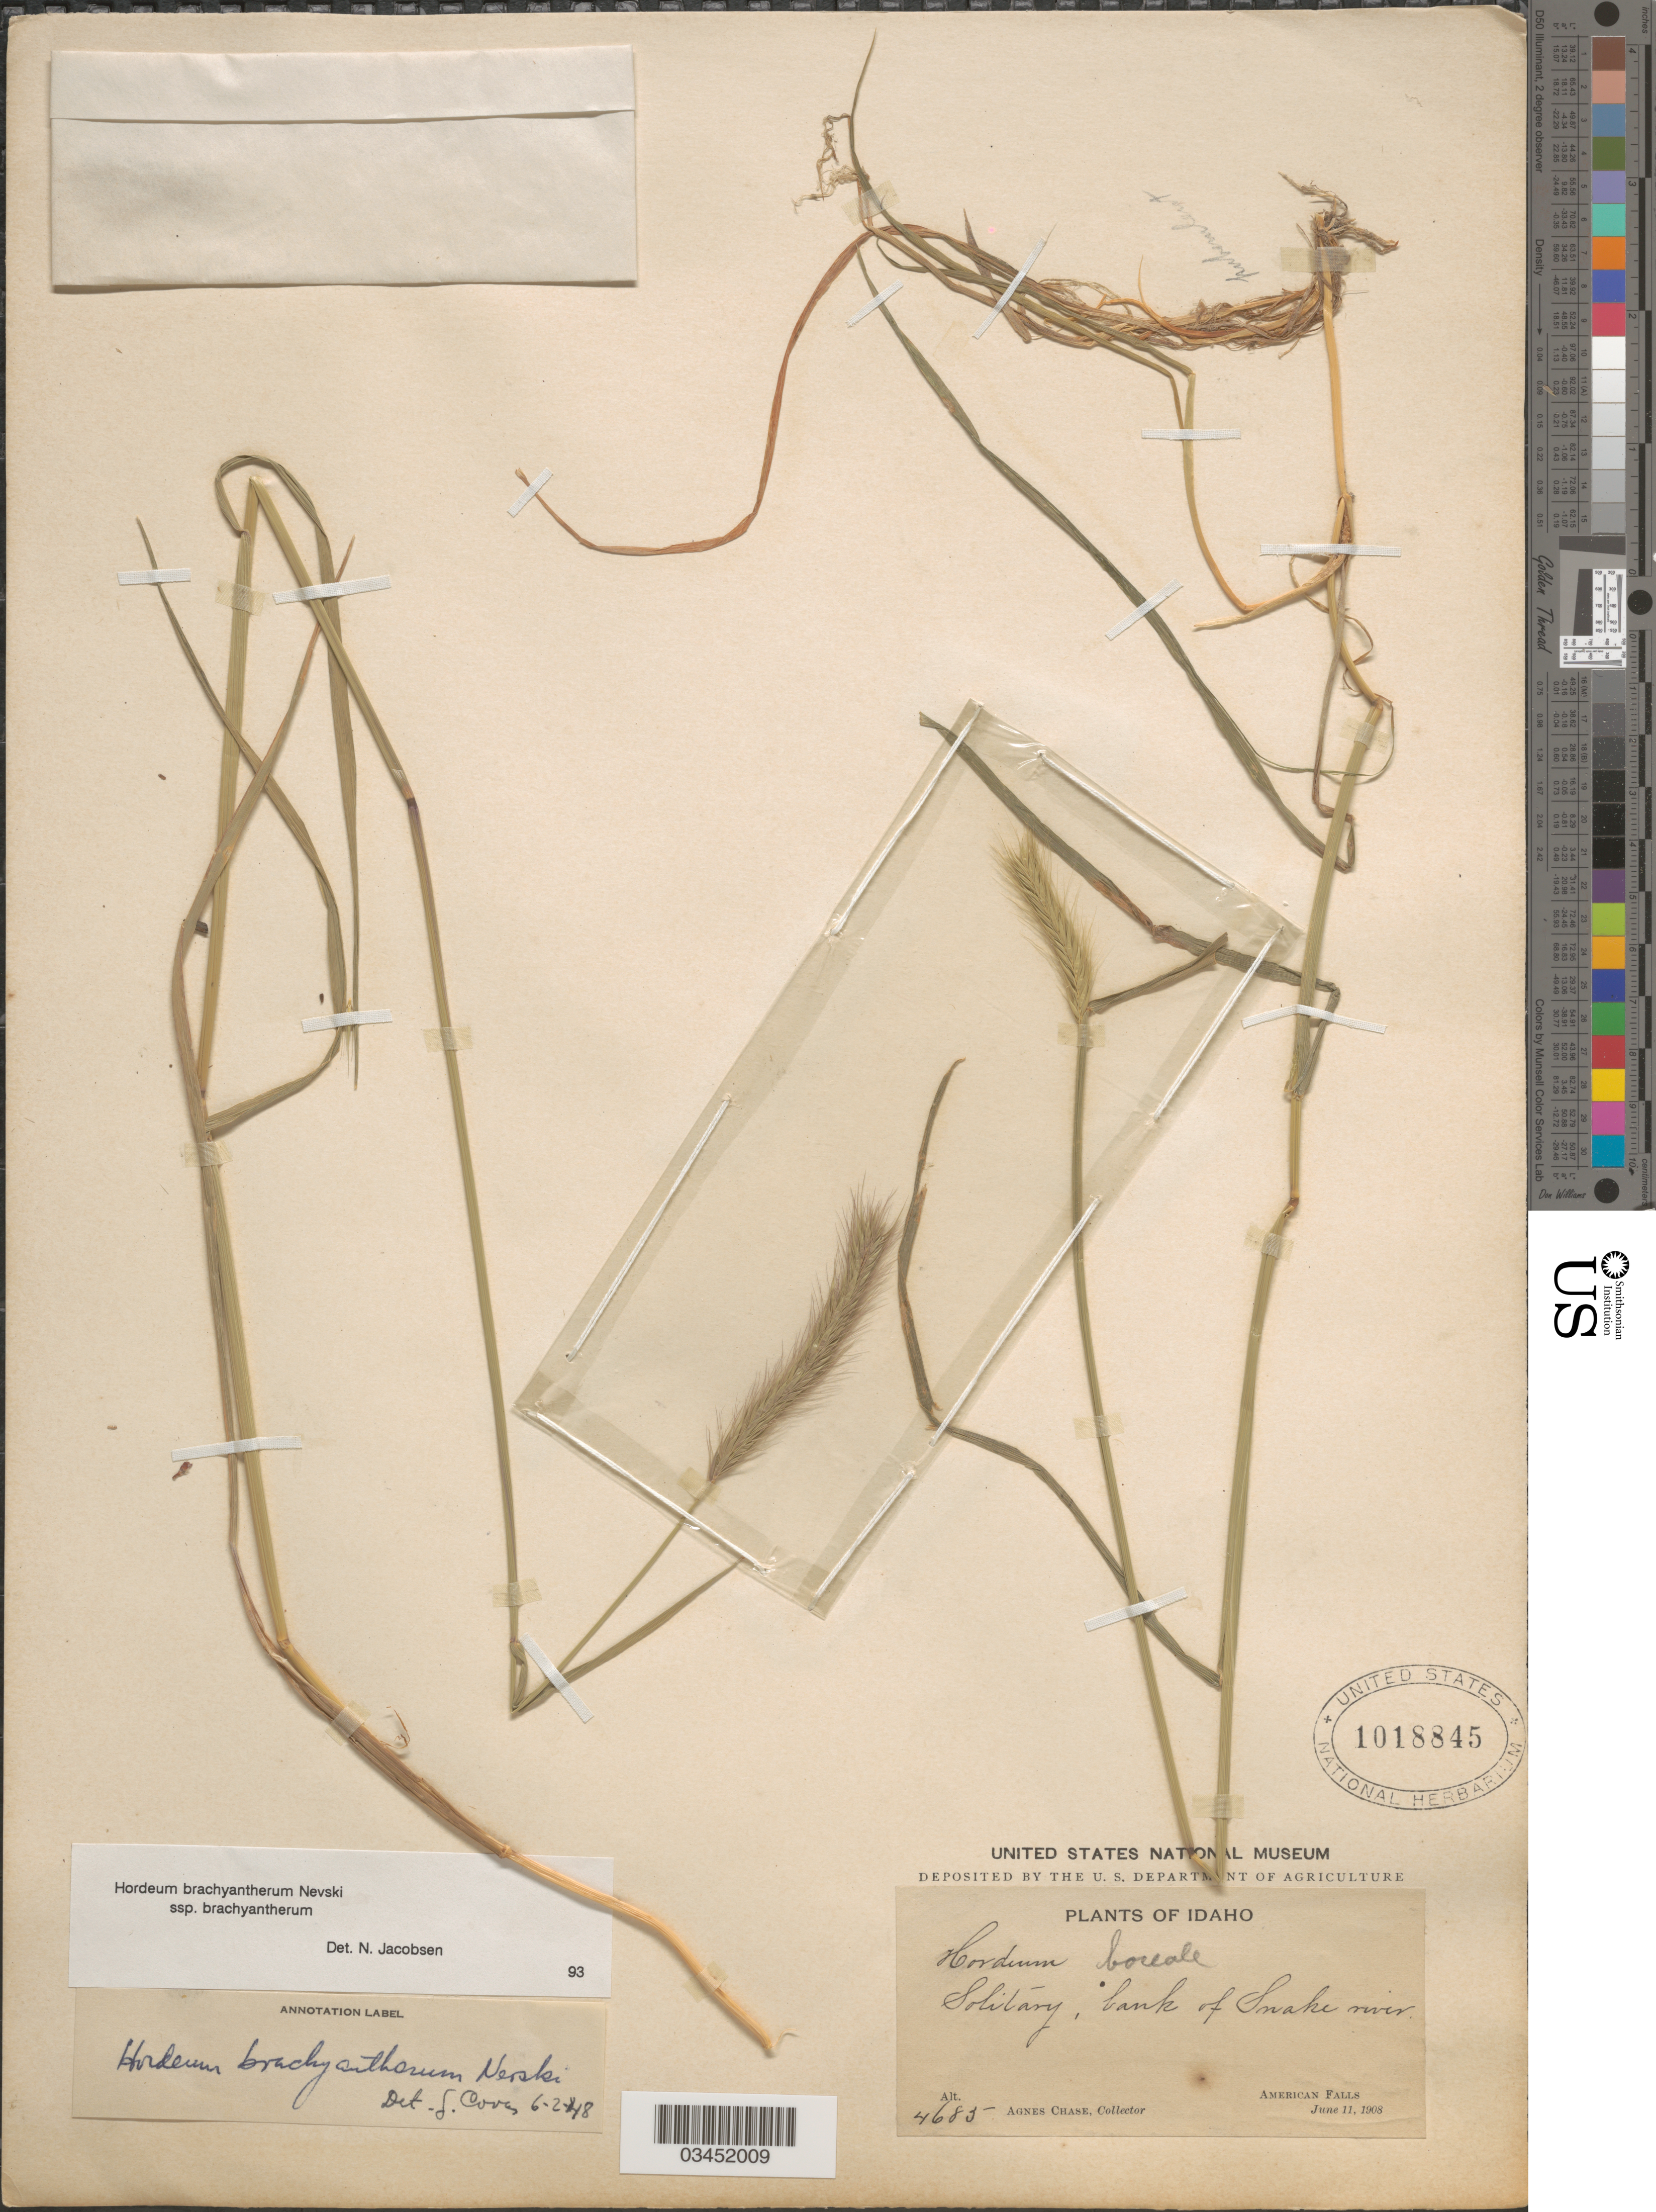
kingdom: Plantae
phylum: Tracheophyta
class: Liliopsida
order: Poales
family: Poaceae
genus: Hordeum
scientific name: Hordeum brachyantherum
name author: Nevski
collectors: A. Chase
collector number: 4685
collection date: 1908-06-11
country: United States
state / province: Idaho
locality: Solitary, bank of Snake river. American Falls.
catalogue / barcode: US 1018845